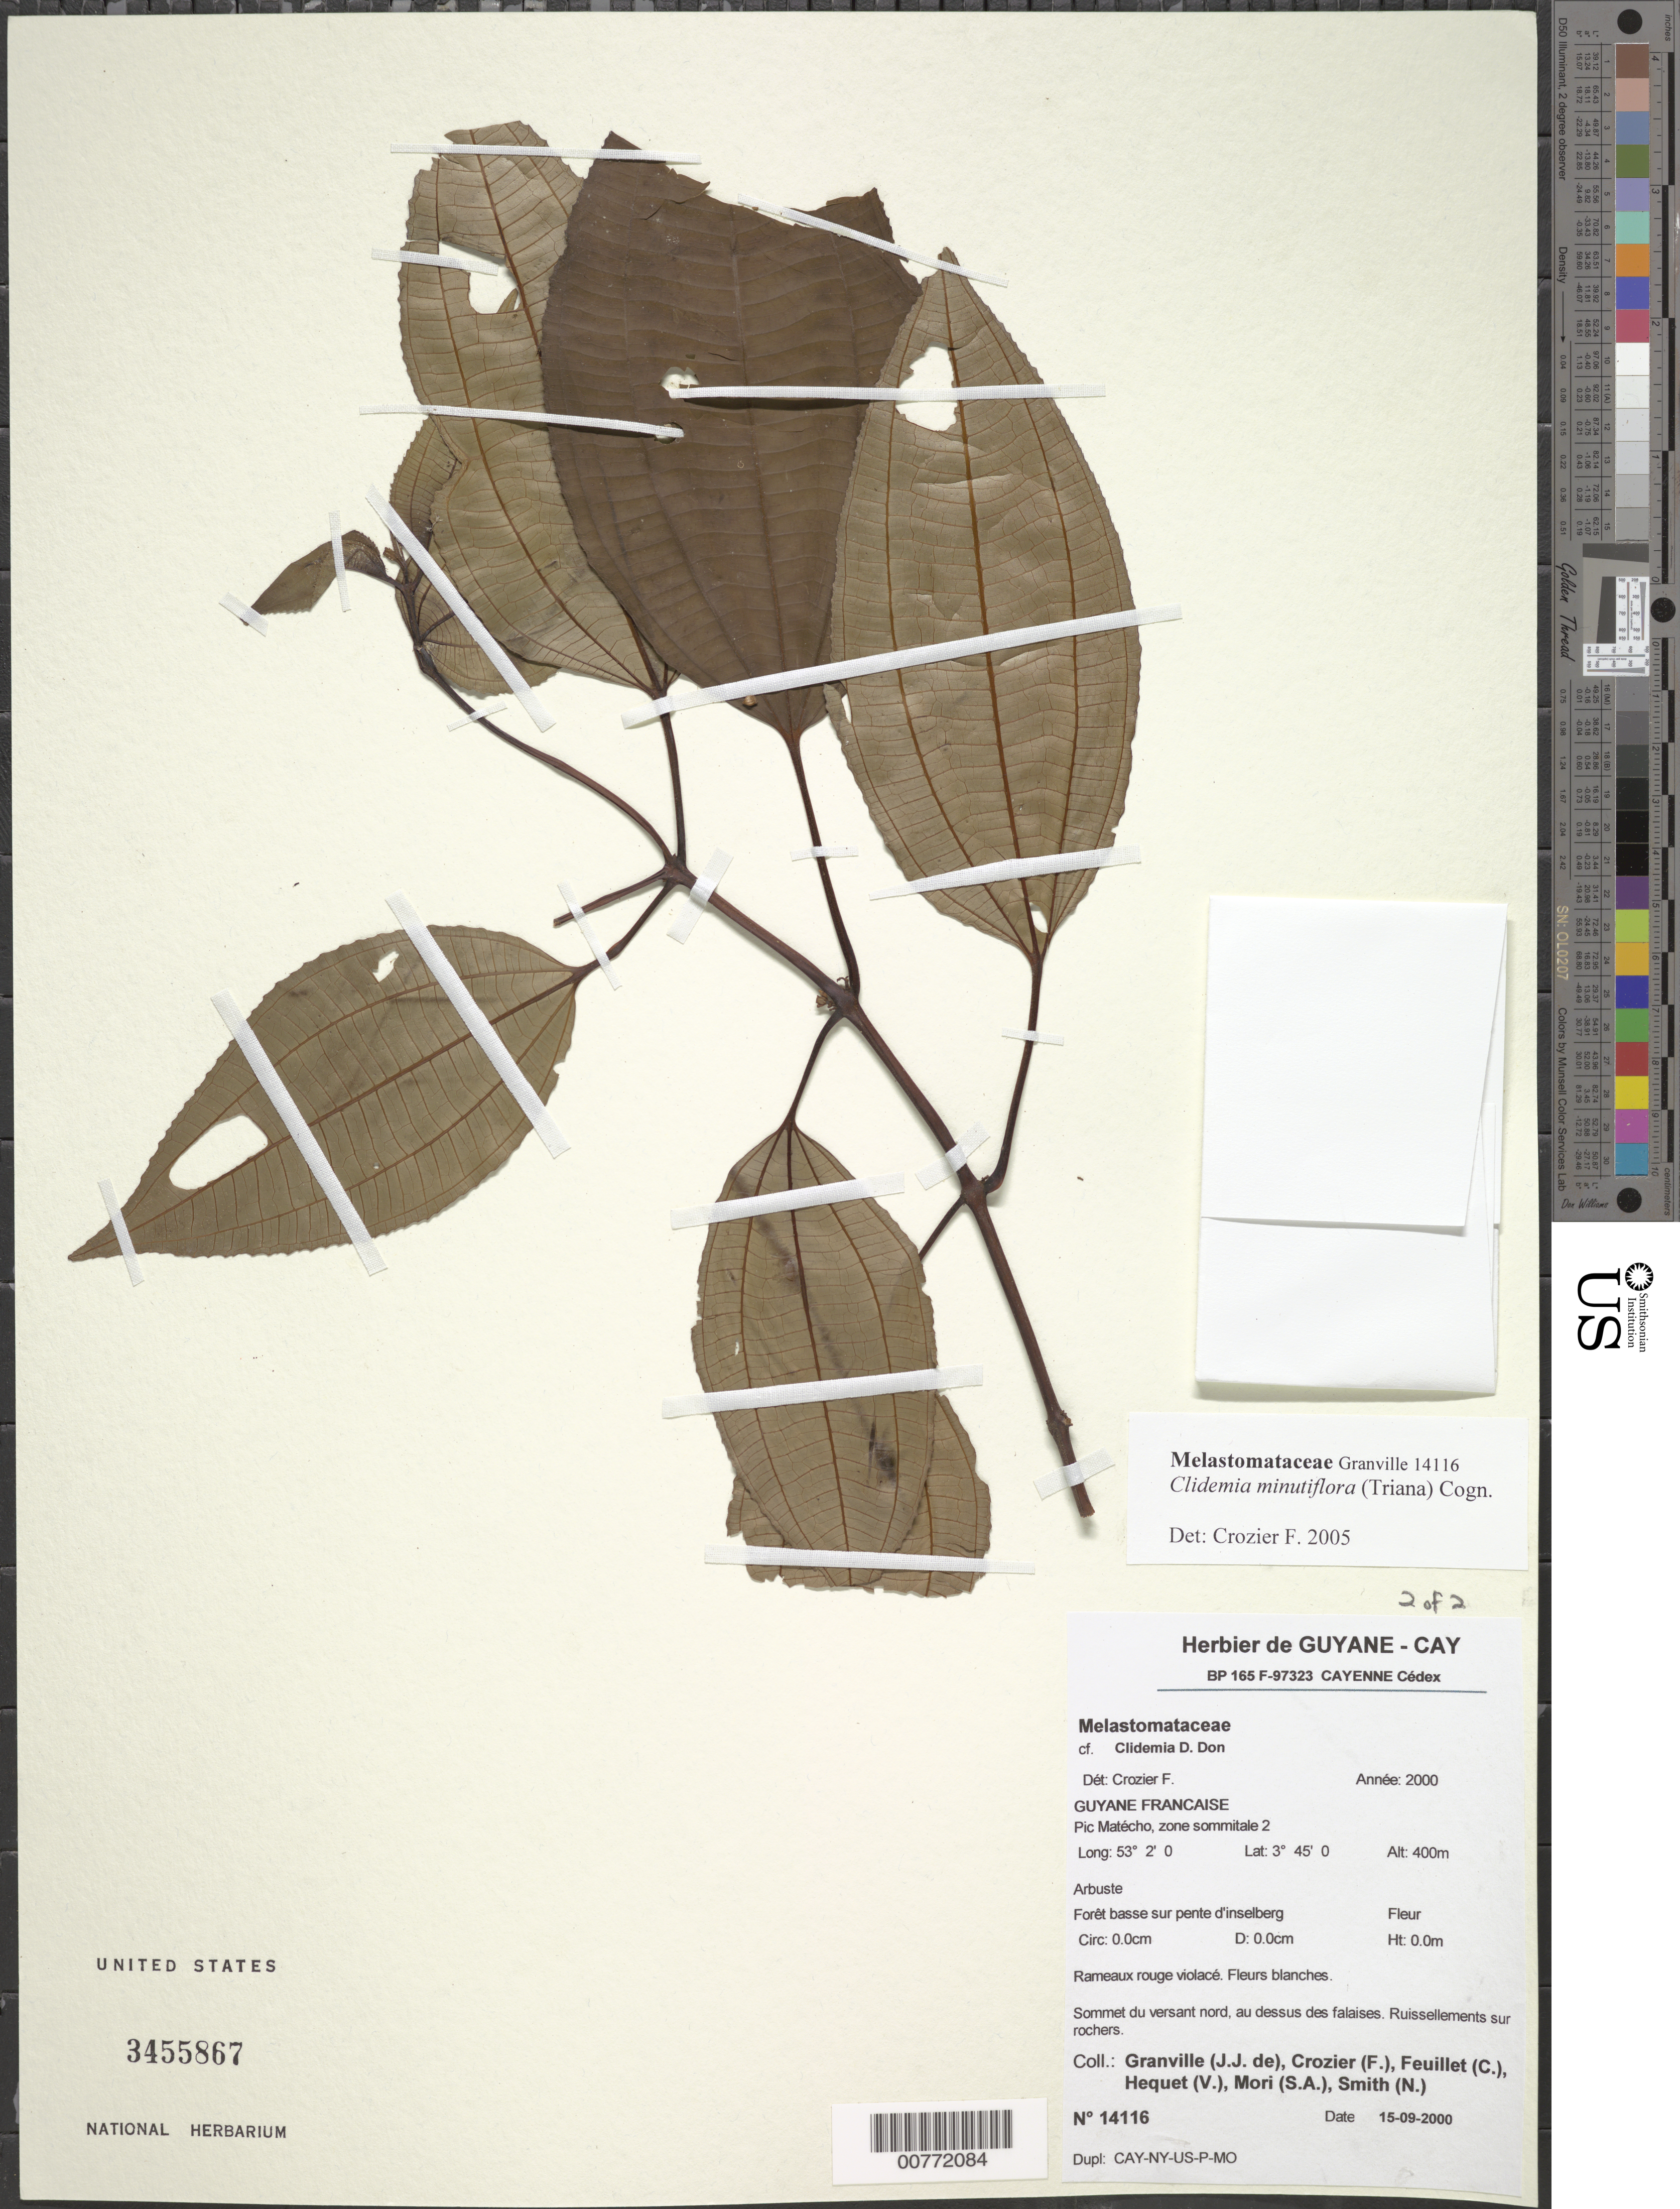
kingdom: Plantae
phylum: Tracheophyta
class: Magnoliopsida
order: Myrtales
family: Melastomataceae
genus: Clidemia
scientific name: Clidemia minutiflora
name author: (Triana) Cogn.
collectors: J.-J. de Granville, F. Crozier, C. Feuillet, V. Hequet & et al.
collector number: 14116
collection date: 2000-09-15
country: French Guiana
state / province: Cayenne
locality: Guyane Francaise. Pic Matécho, zone sommitale 2.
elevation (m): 400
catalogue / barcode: US 3455867